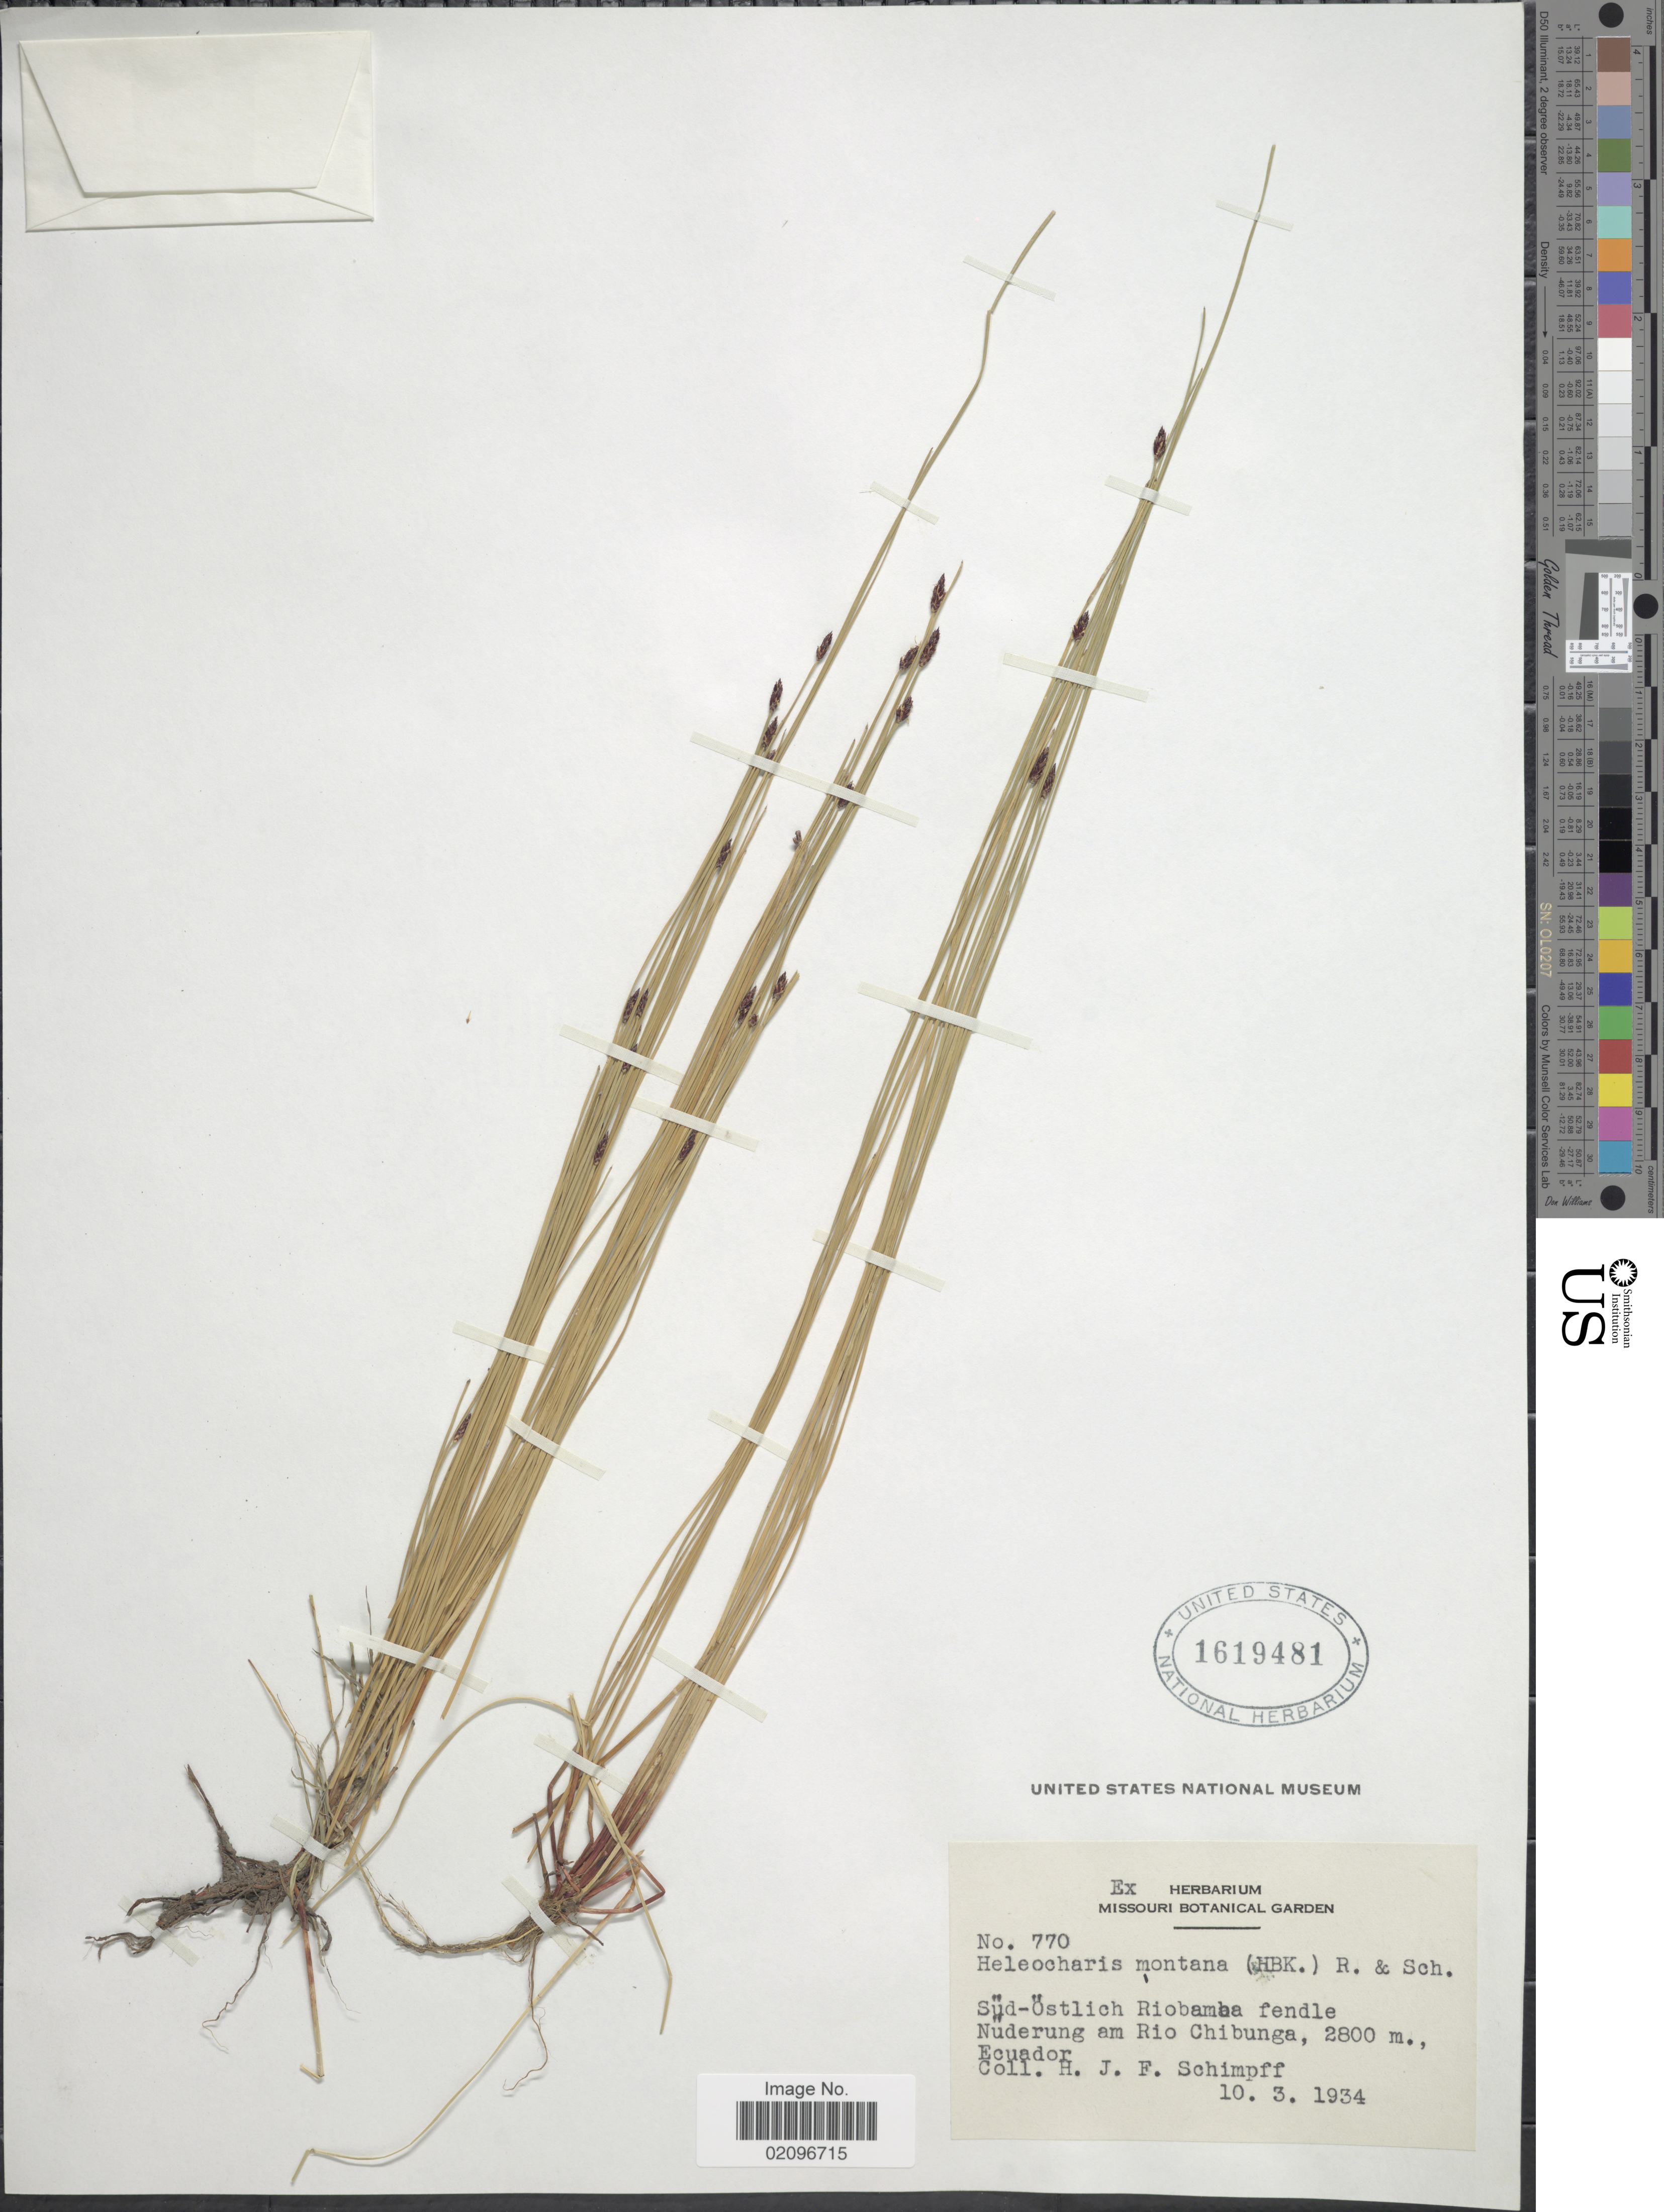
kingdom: Plantae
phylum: Tracheophyta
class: Liliopsida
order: Poales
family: Cyperaceae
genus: Eleocharis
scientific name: Eleocharis montana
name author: (Kunth) Roem. & Schult.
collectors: H. Schimpff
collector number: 770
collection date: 1934-03-10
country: Ecuador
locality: Sud-Ostlich Riobamba fendle Nuderung am Rio Chibunga.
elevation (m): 2800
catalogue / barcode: US 1619481